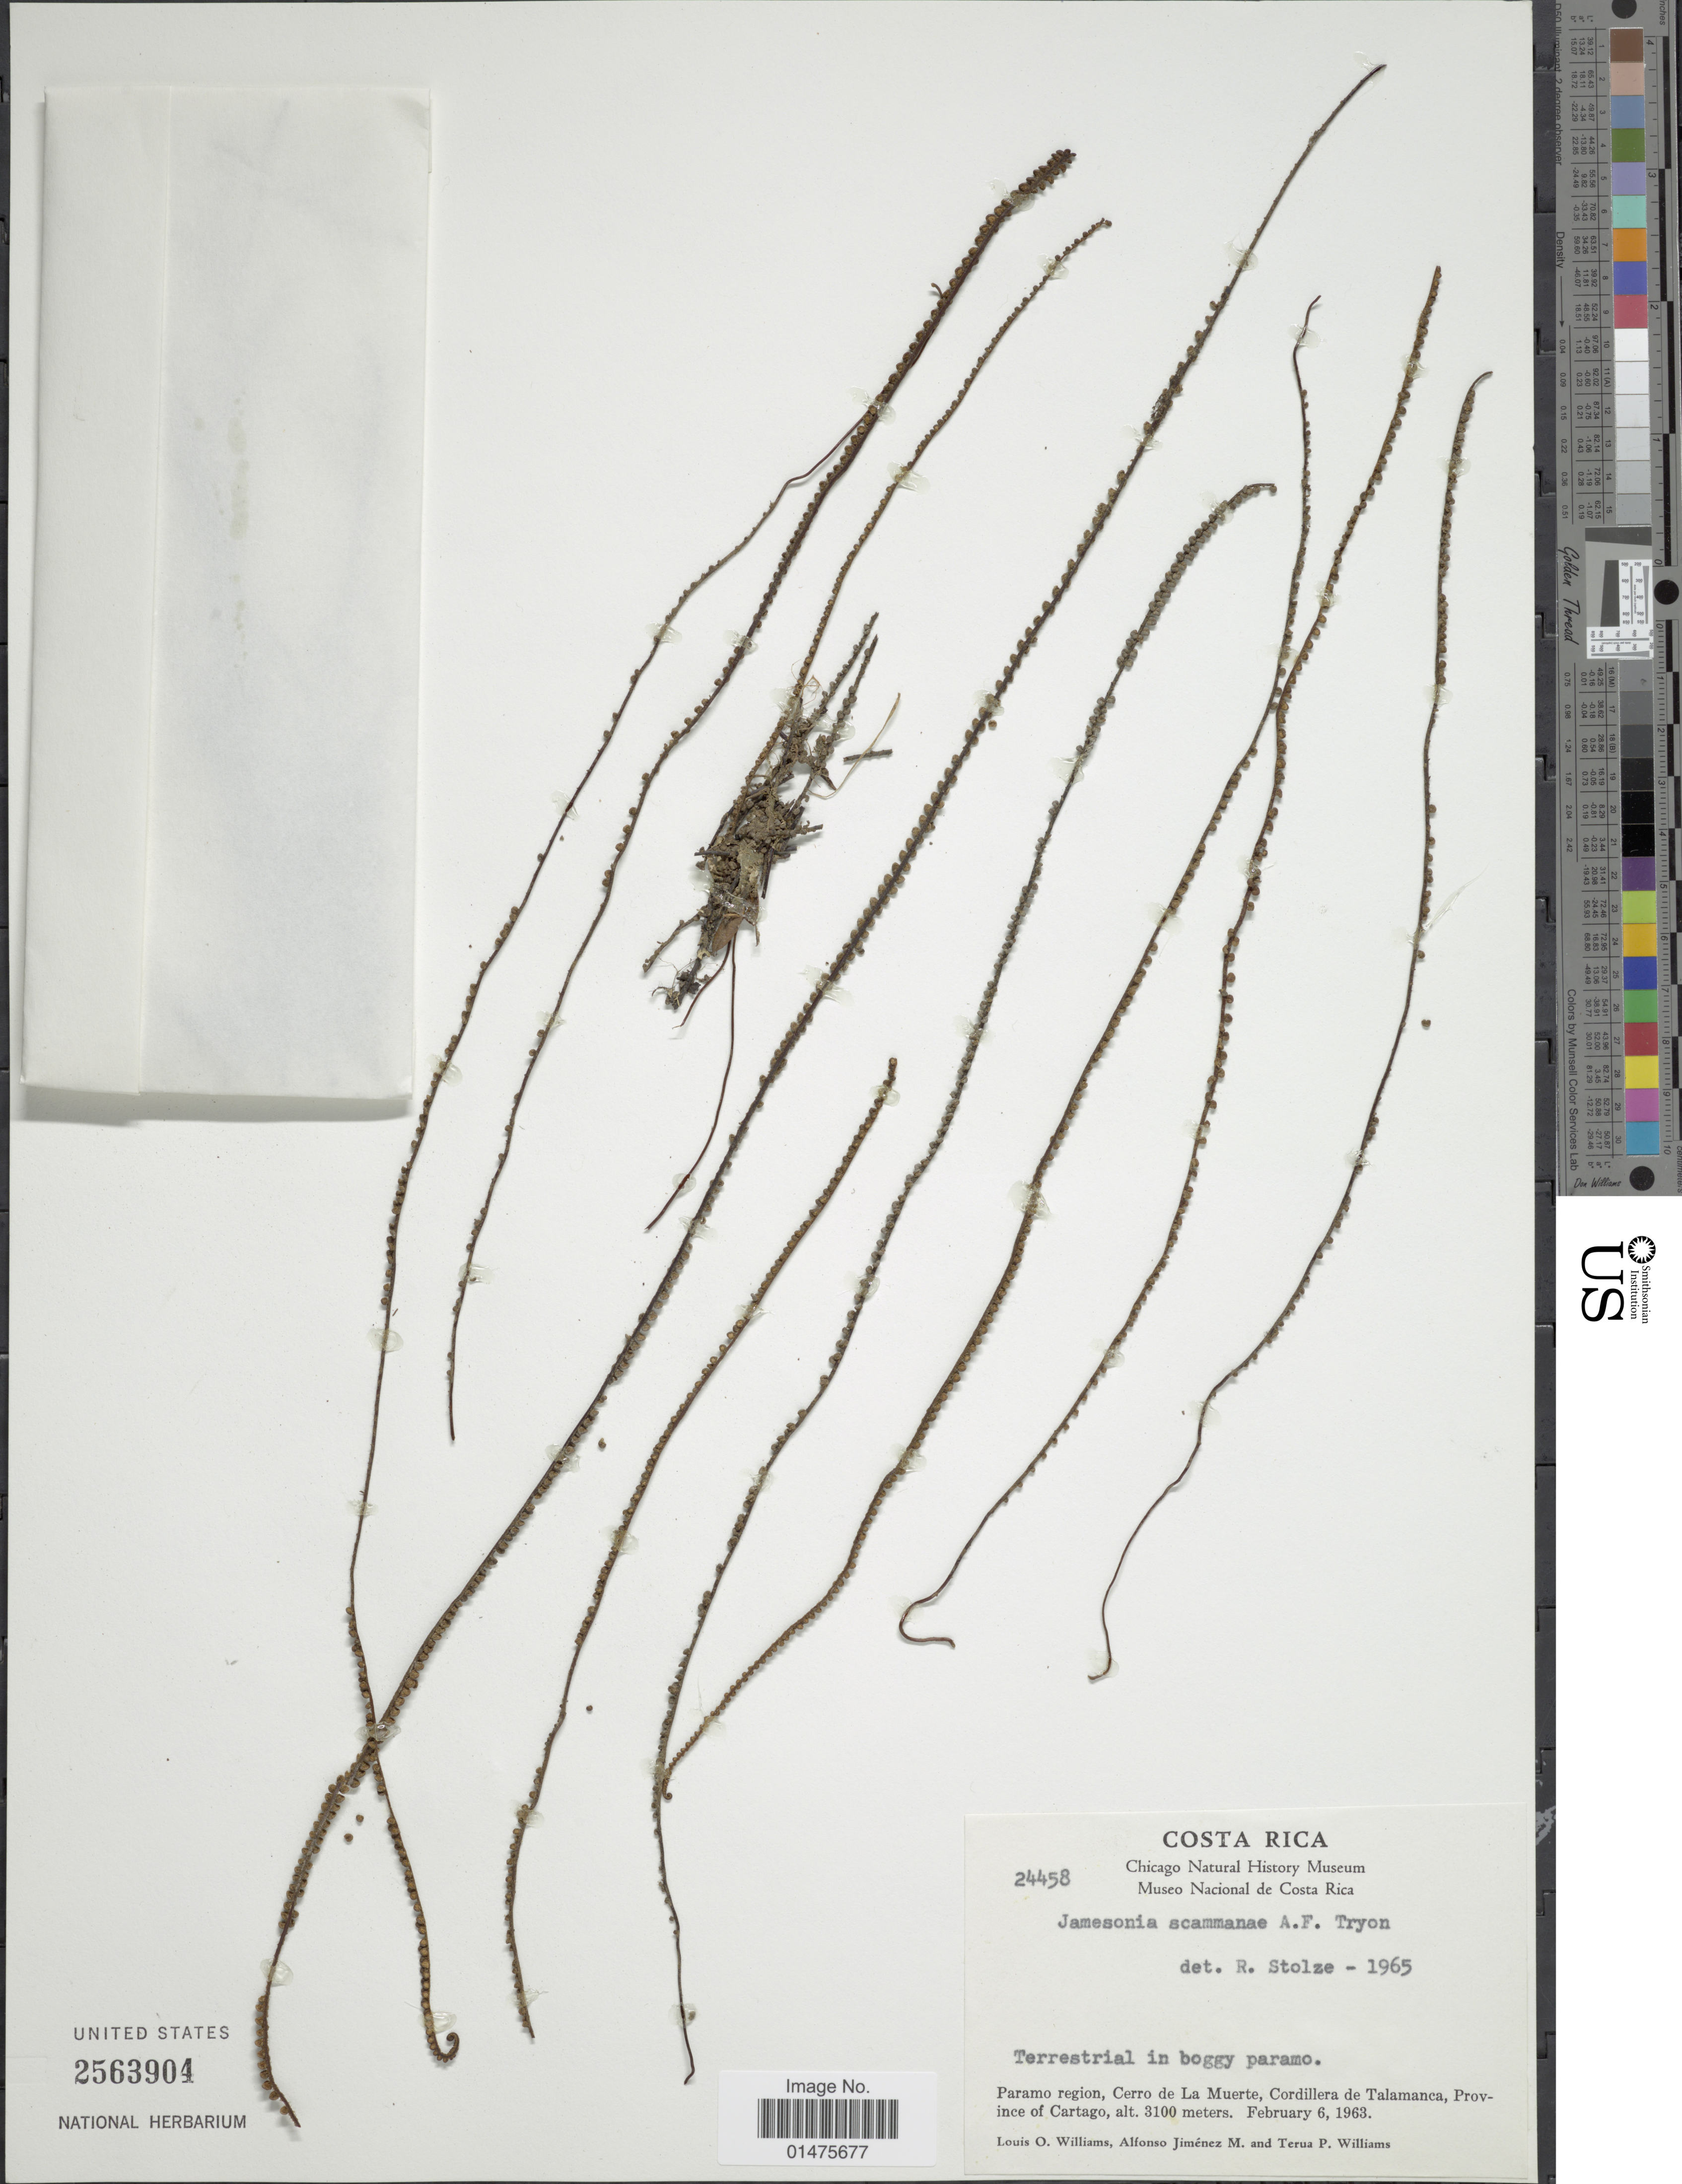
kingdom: Plantae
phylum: Tracheophyta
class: Polypodiopsida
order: Polypodiales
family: Pteridaceae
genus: Jamesonia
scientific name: Jamesonia scammanae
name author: A.F. Tryon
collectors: L. O. Williams, A. Jimenez M. & T. P. Williams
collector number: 24458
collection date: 1963-02-06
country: Costa Rica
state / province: Cartago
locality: Paramo region, Cerro de La Muerte, Cordillera de Talamanca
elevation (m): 3100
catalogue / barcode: US 2563904